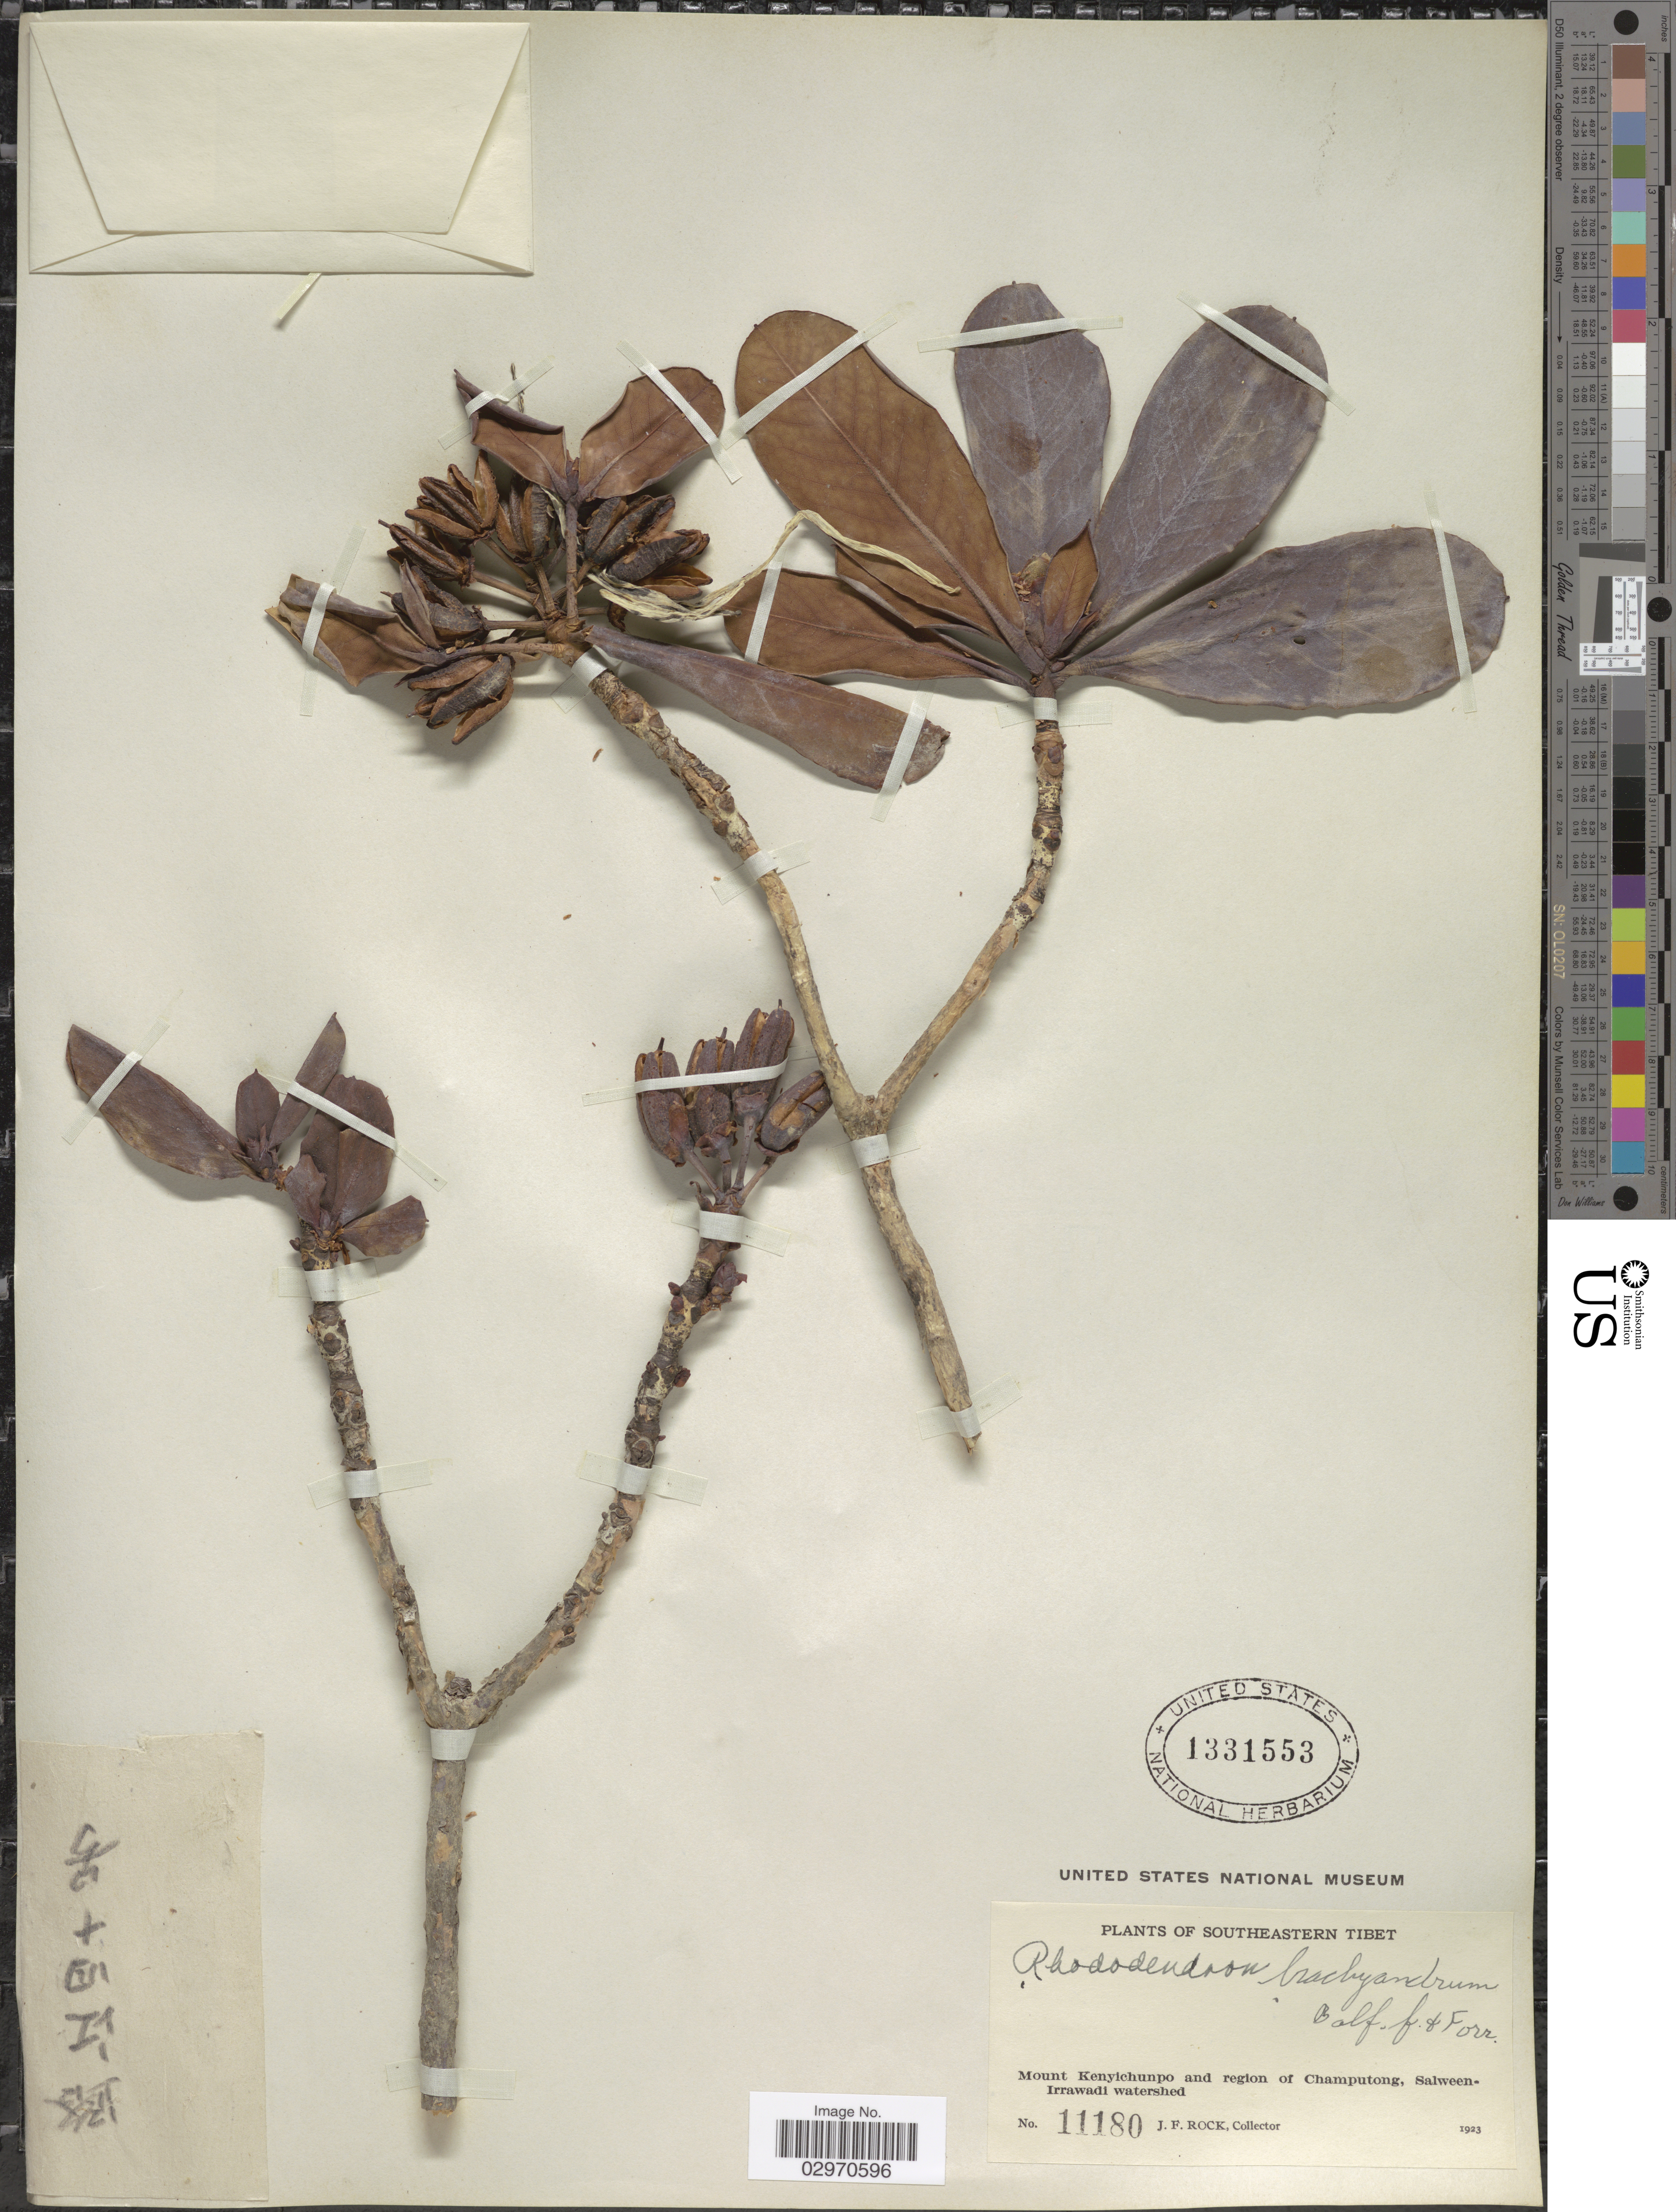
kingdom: Plantae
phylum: Tracheophyta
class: Magnoliopsida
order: Ericales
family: Ericaceae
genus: Rhododendron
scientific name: Rhododendron eclecteum var. brachyandrum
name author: (Balf. f. & Forrest) Cowan & Davidian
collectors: J. Rock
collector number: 11180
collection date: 1923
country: China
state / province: Xizang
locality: Southeastern Tibet. Mount Kenyichunpo and region of Champutong, Salween-Irrawadi watershed.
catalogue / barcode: US 1331553